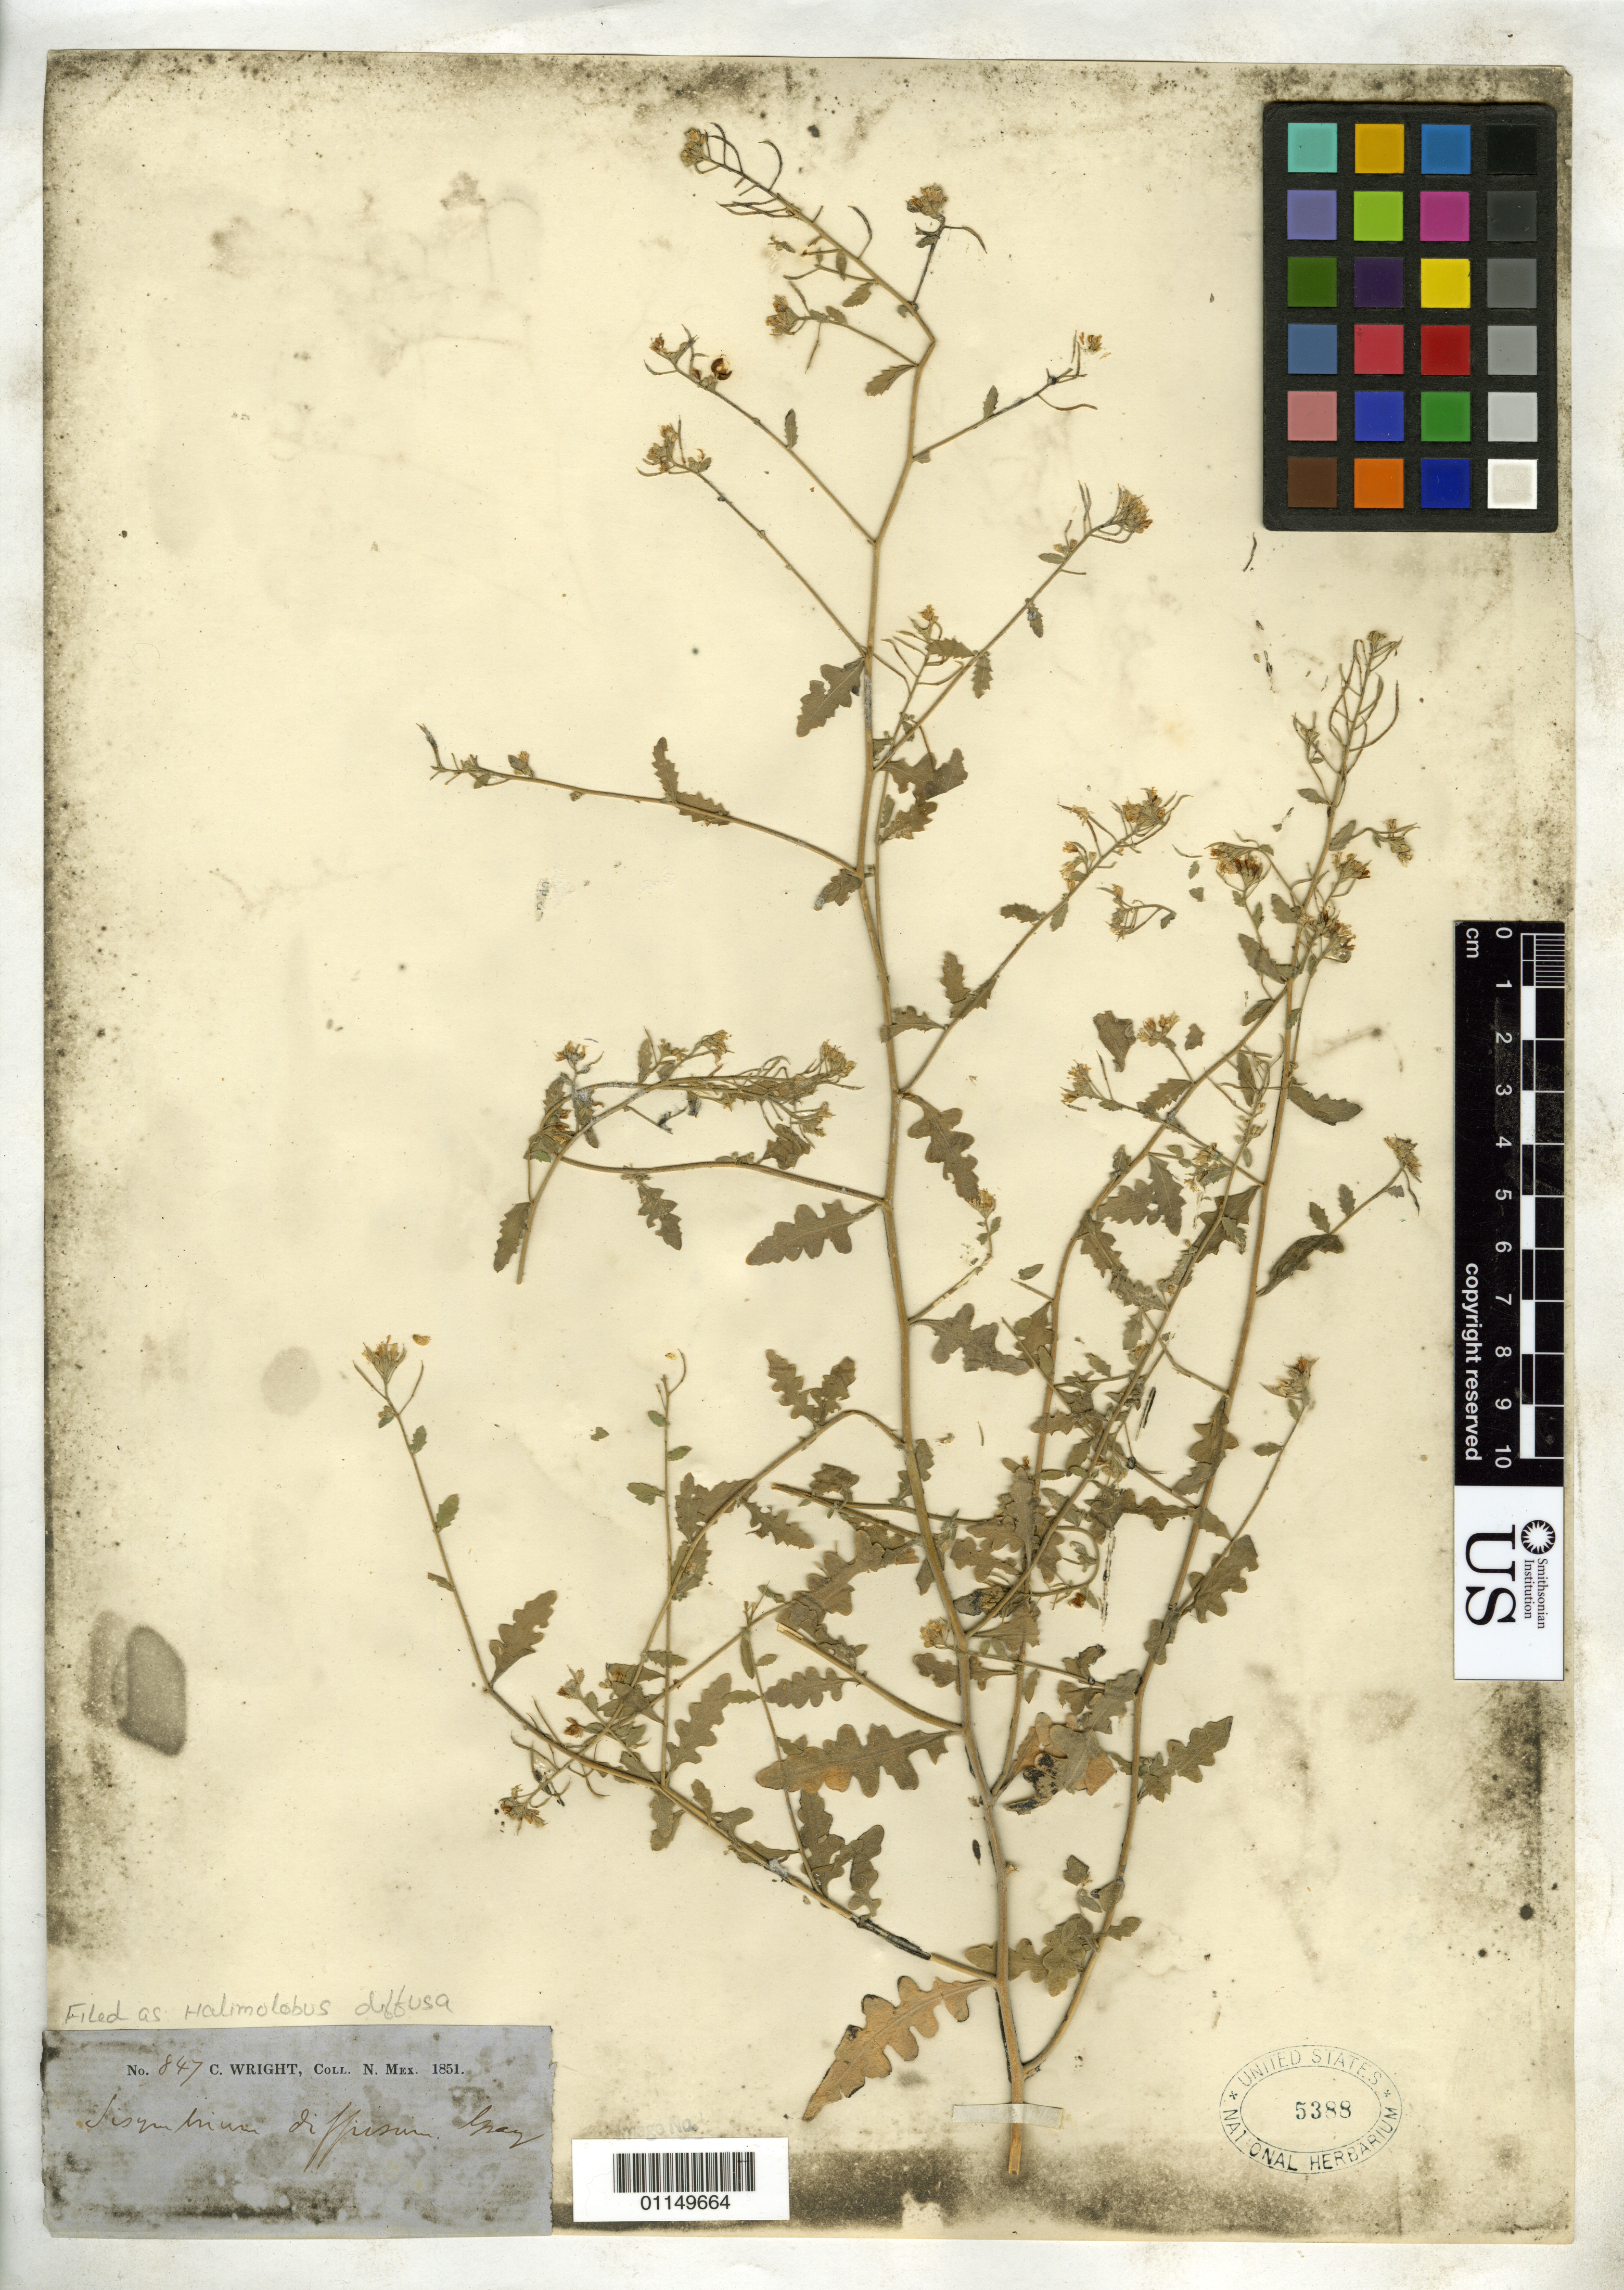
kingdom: Plantae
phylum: Tracheophyta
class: Magnoliopsida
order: Brassicales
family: Brassicaceae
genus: Halimolobos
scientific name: Halimolobos diffusa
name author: (A. Gray) O.E. Schulz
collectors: C. Wright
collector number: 847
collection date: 1851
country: United States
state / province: New Mexico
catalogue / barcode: US 5388